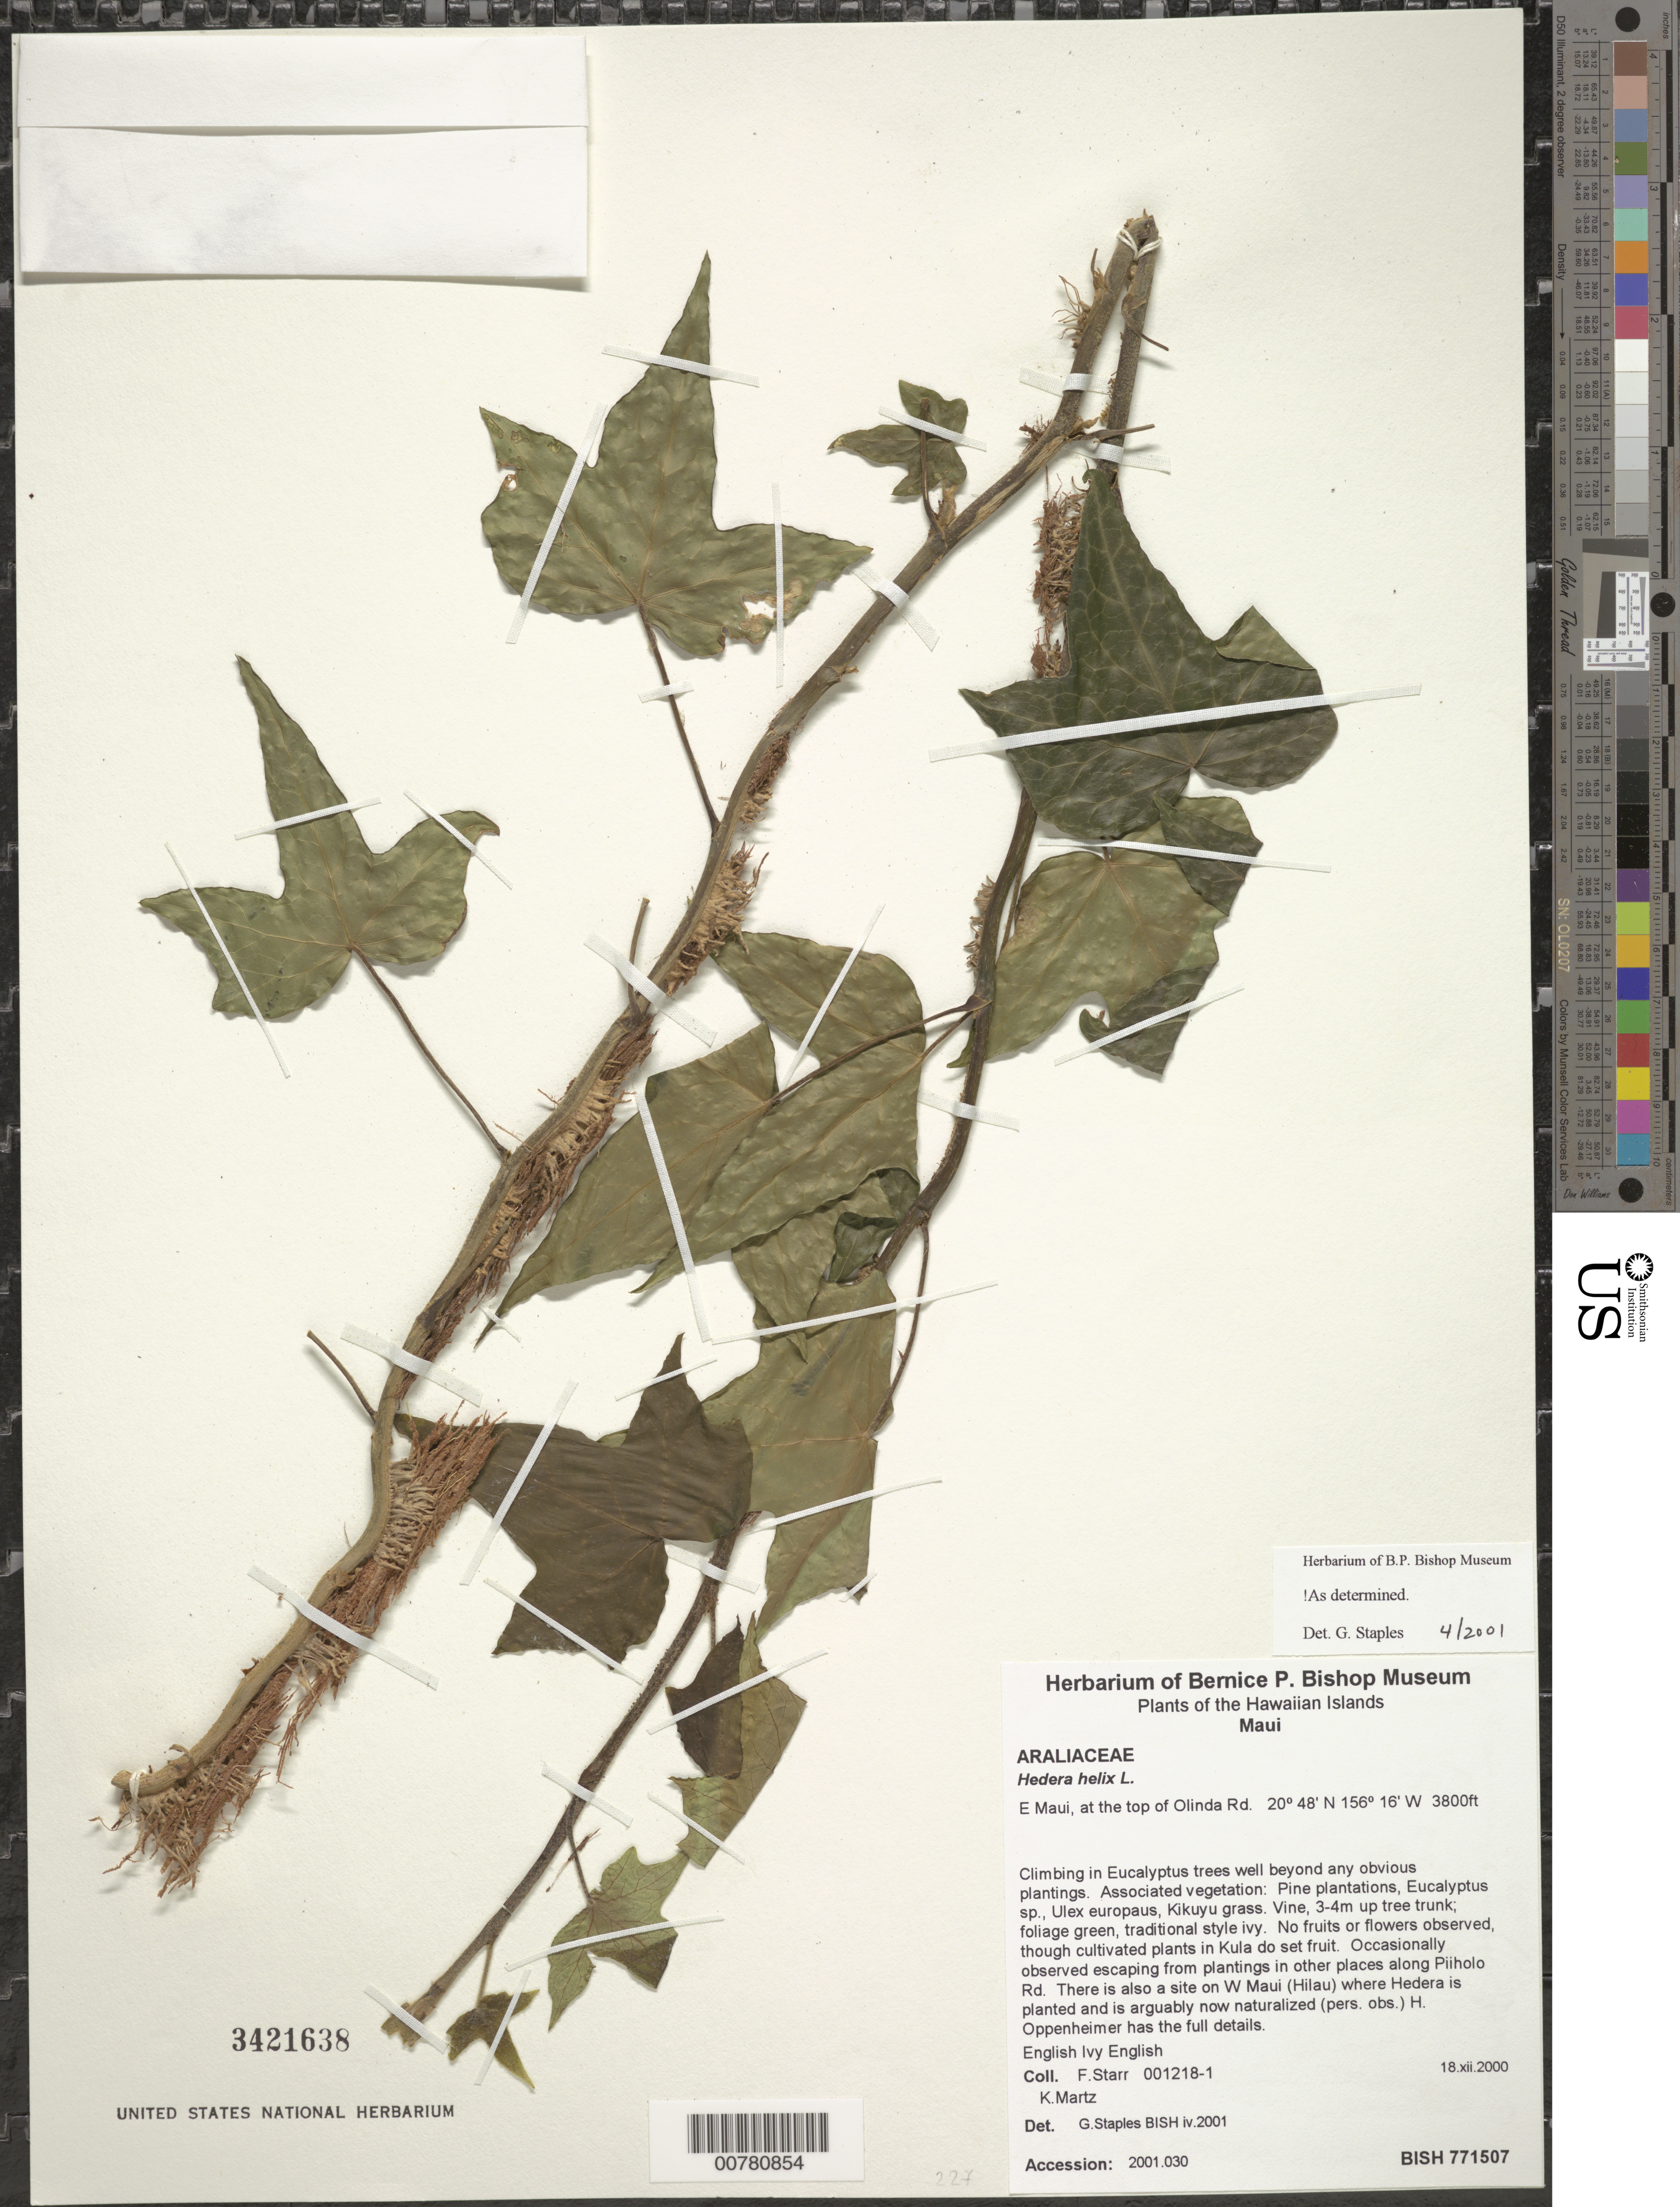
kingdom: Plantae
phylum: Tracheophyta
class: Magnoliopsida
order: Apiales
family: Araliaceae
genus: Hedera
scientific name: Hedera helix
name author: L.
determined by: Staples, G. W.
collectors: F. Starr & K. Martz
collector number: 001218-1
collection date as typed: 18 Dec 2000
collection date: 2000-12-18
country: United States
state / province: Hawaii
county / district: Maui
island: Maui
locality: E Maui, at the top of Olinda Rd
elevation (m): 1158.2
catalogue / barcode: US 3421638